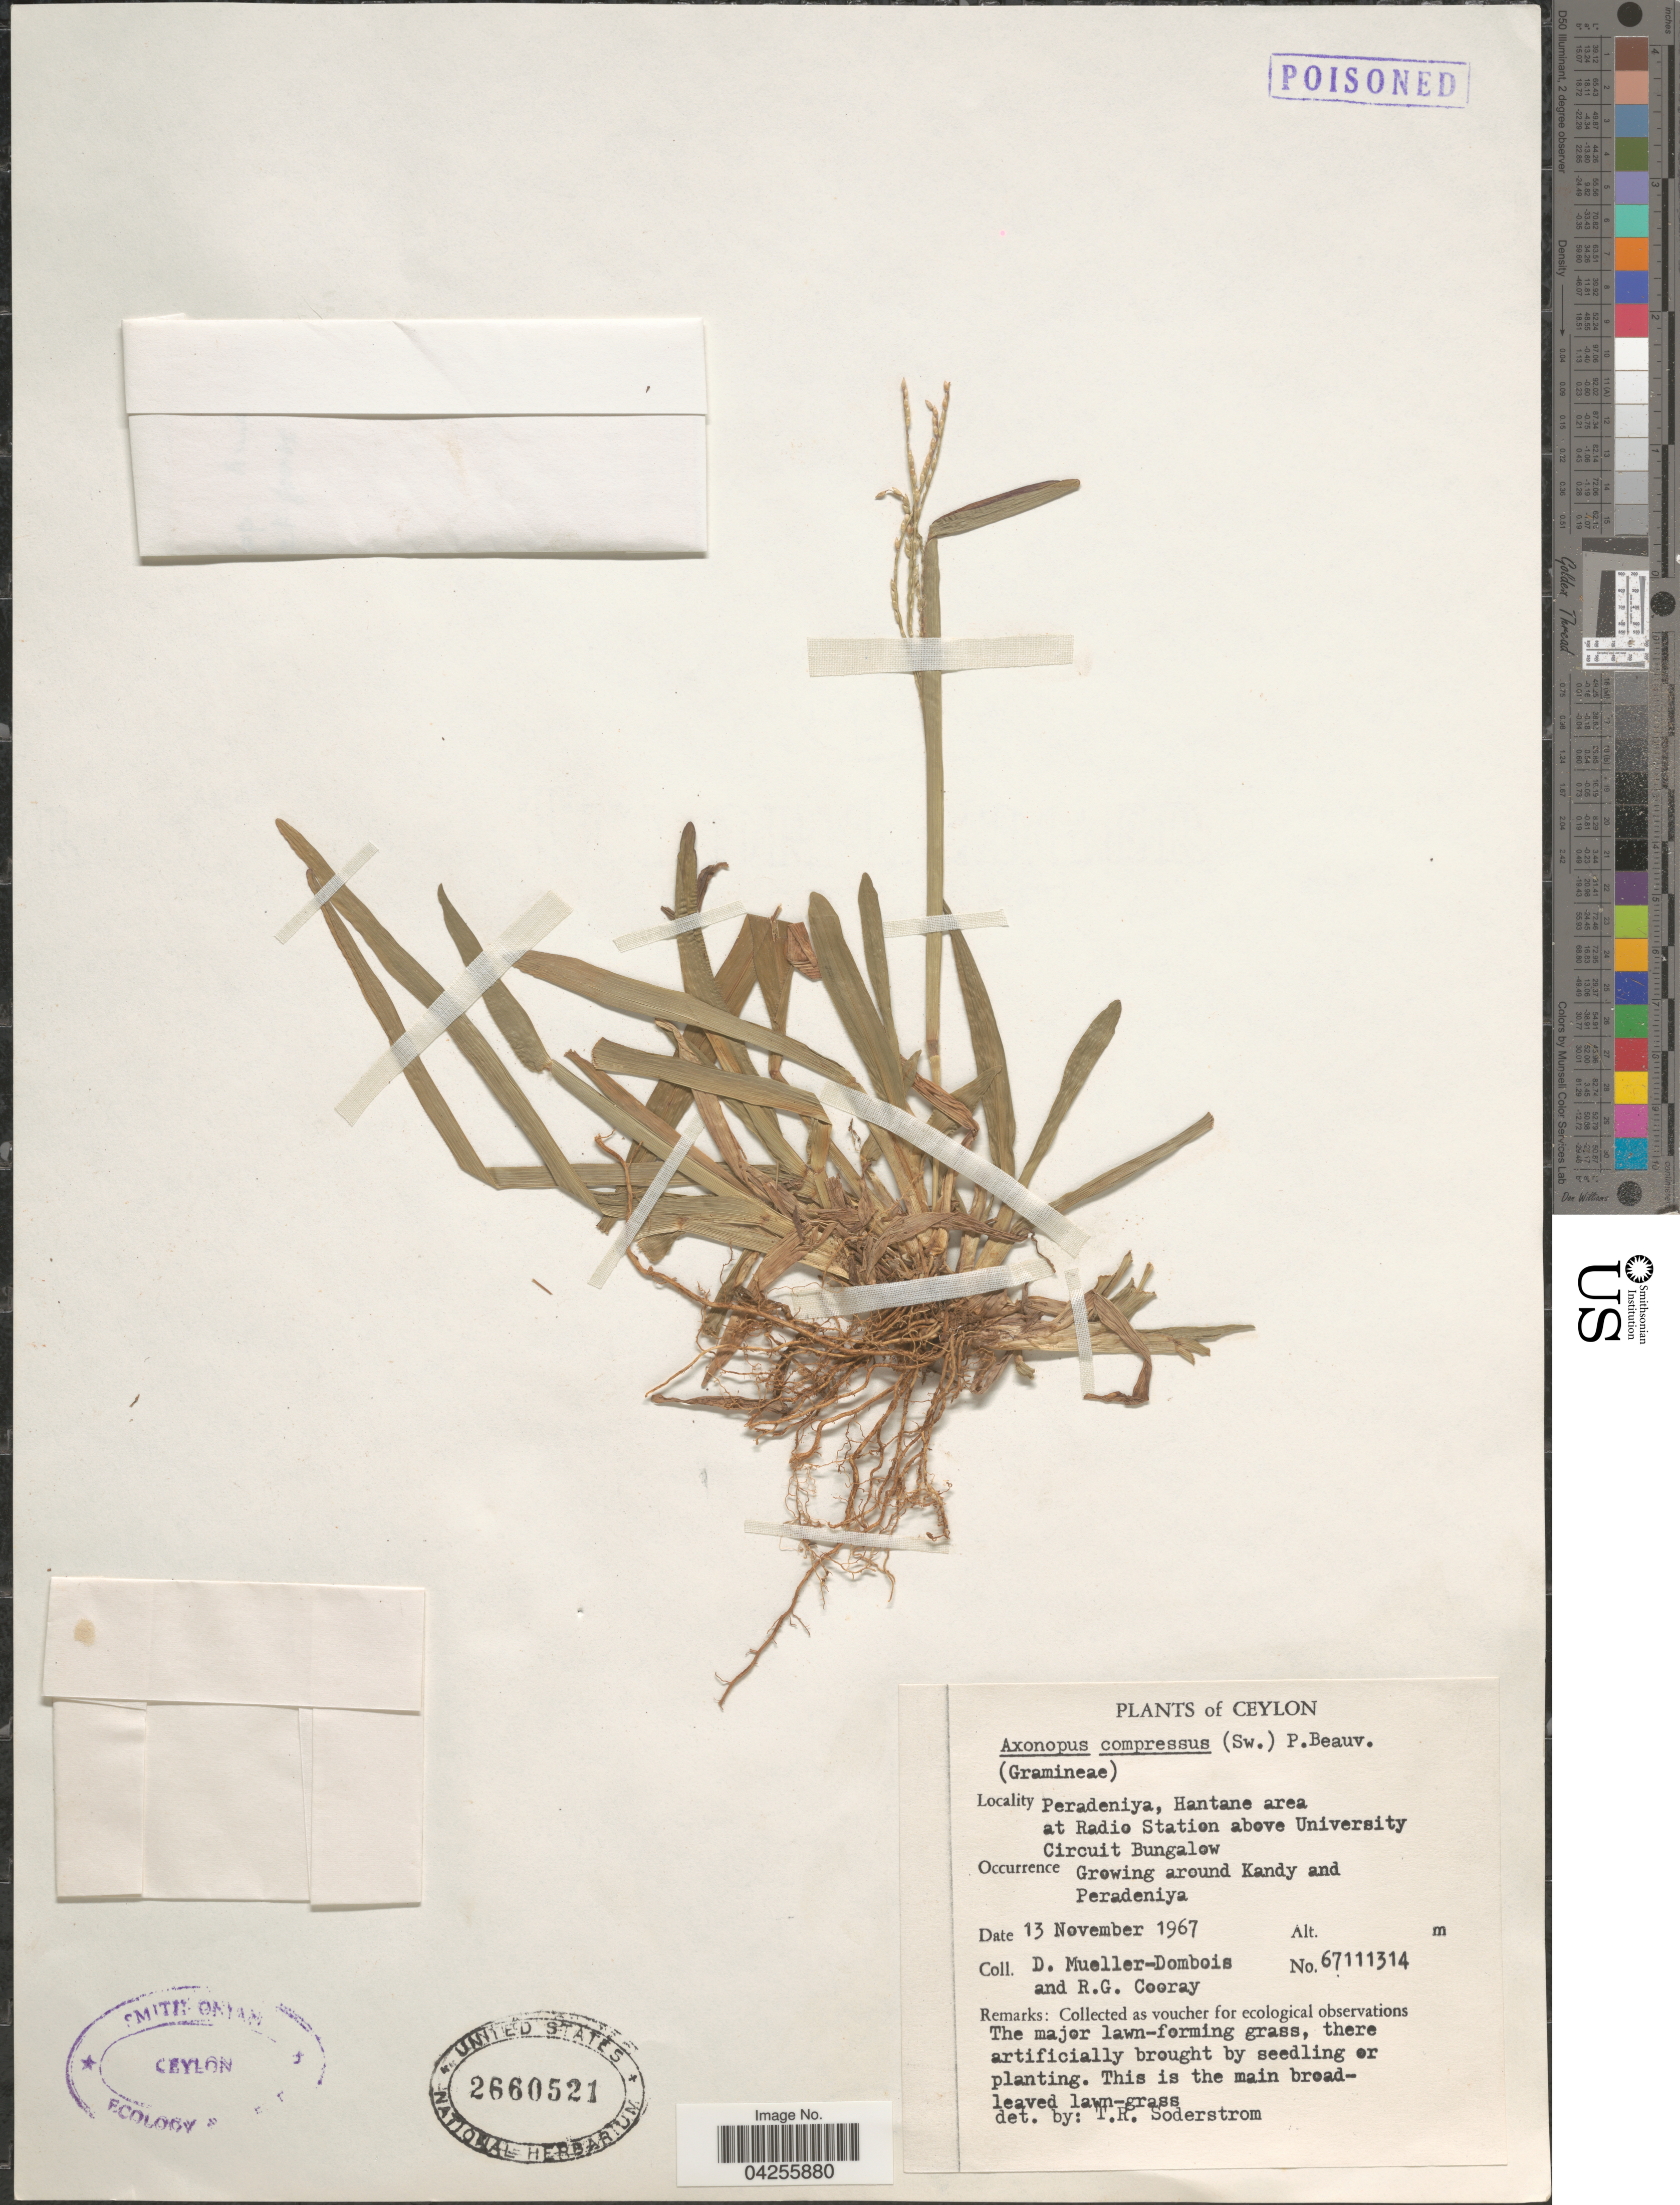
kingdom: Plantae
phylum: Tracheophyta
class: Liliopsida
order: Poales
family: Poaceae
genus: Axonopus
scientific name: Axonopus compressus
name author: (Sw.) P. Beauv.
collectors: D. Mueller-Dombois & R. Cooray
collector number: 67111314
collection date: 1967-11-13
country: Sri Lanka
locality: Ceylon. Peradeniya, Hantane area at Radio Station above University Circuit Bungalow. Growing around Kandy and Peradeniya.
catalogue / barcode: US 2660521